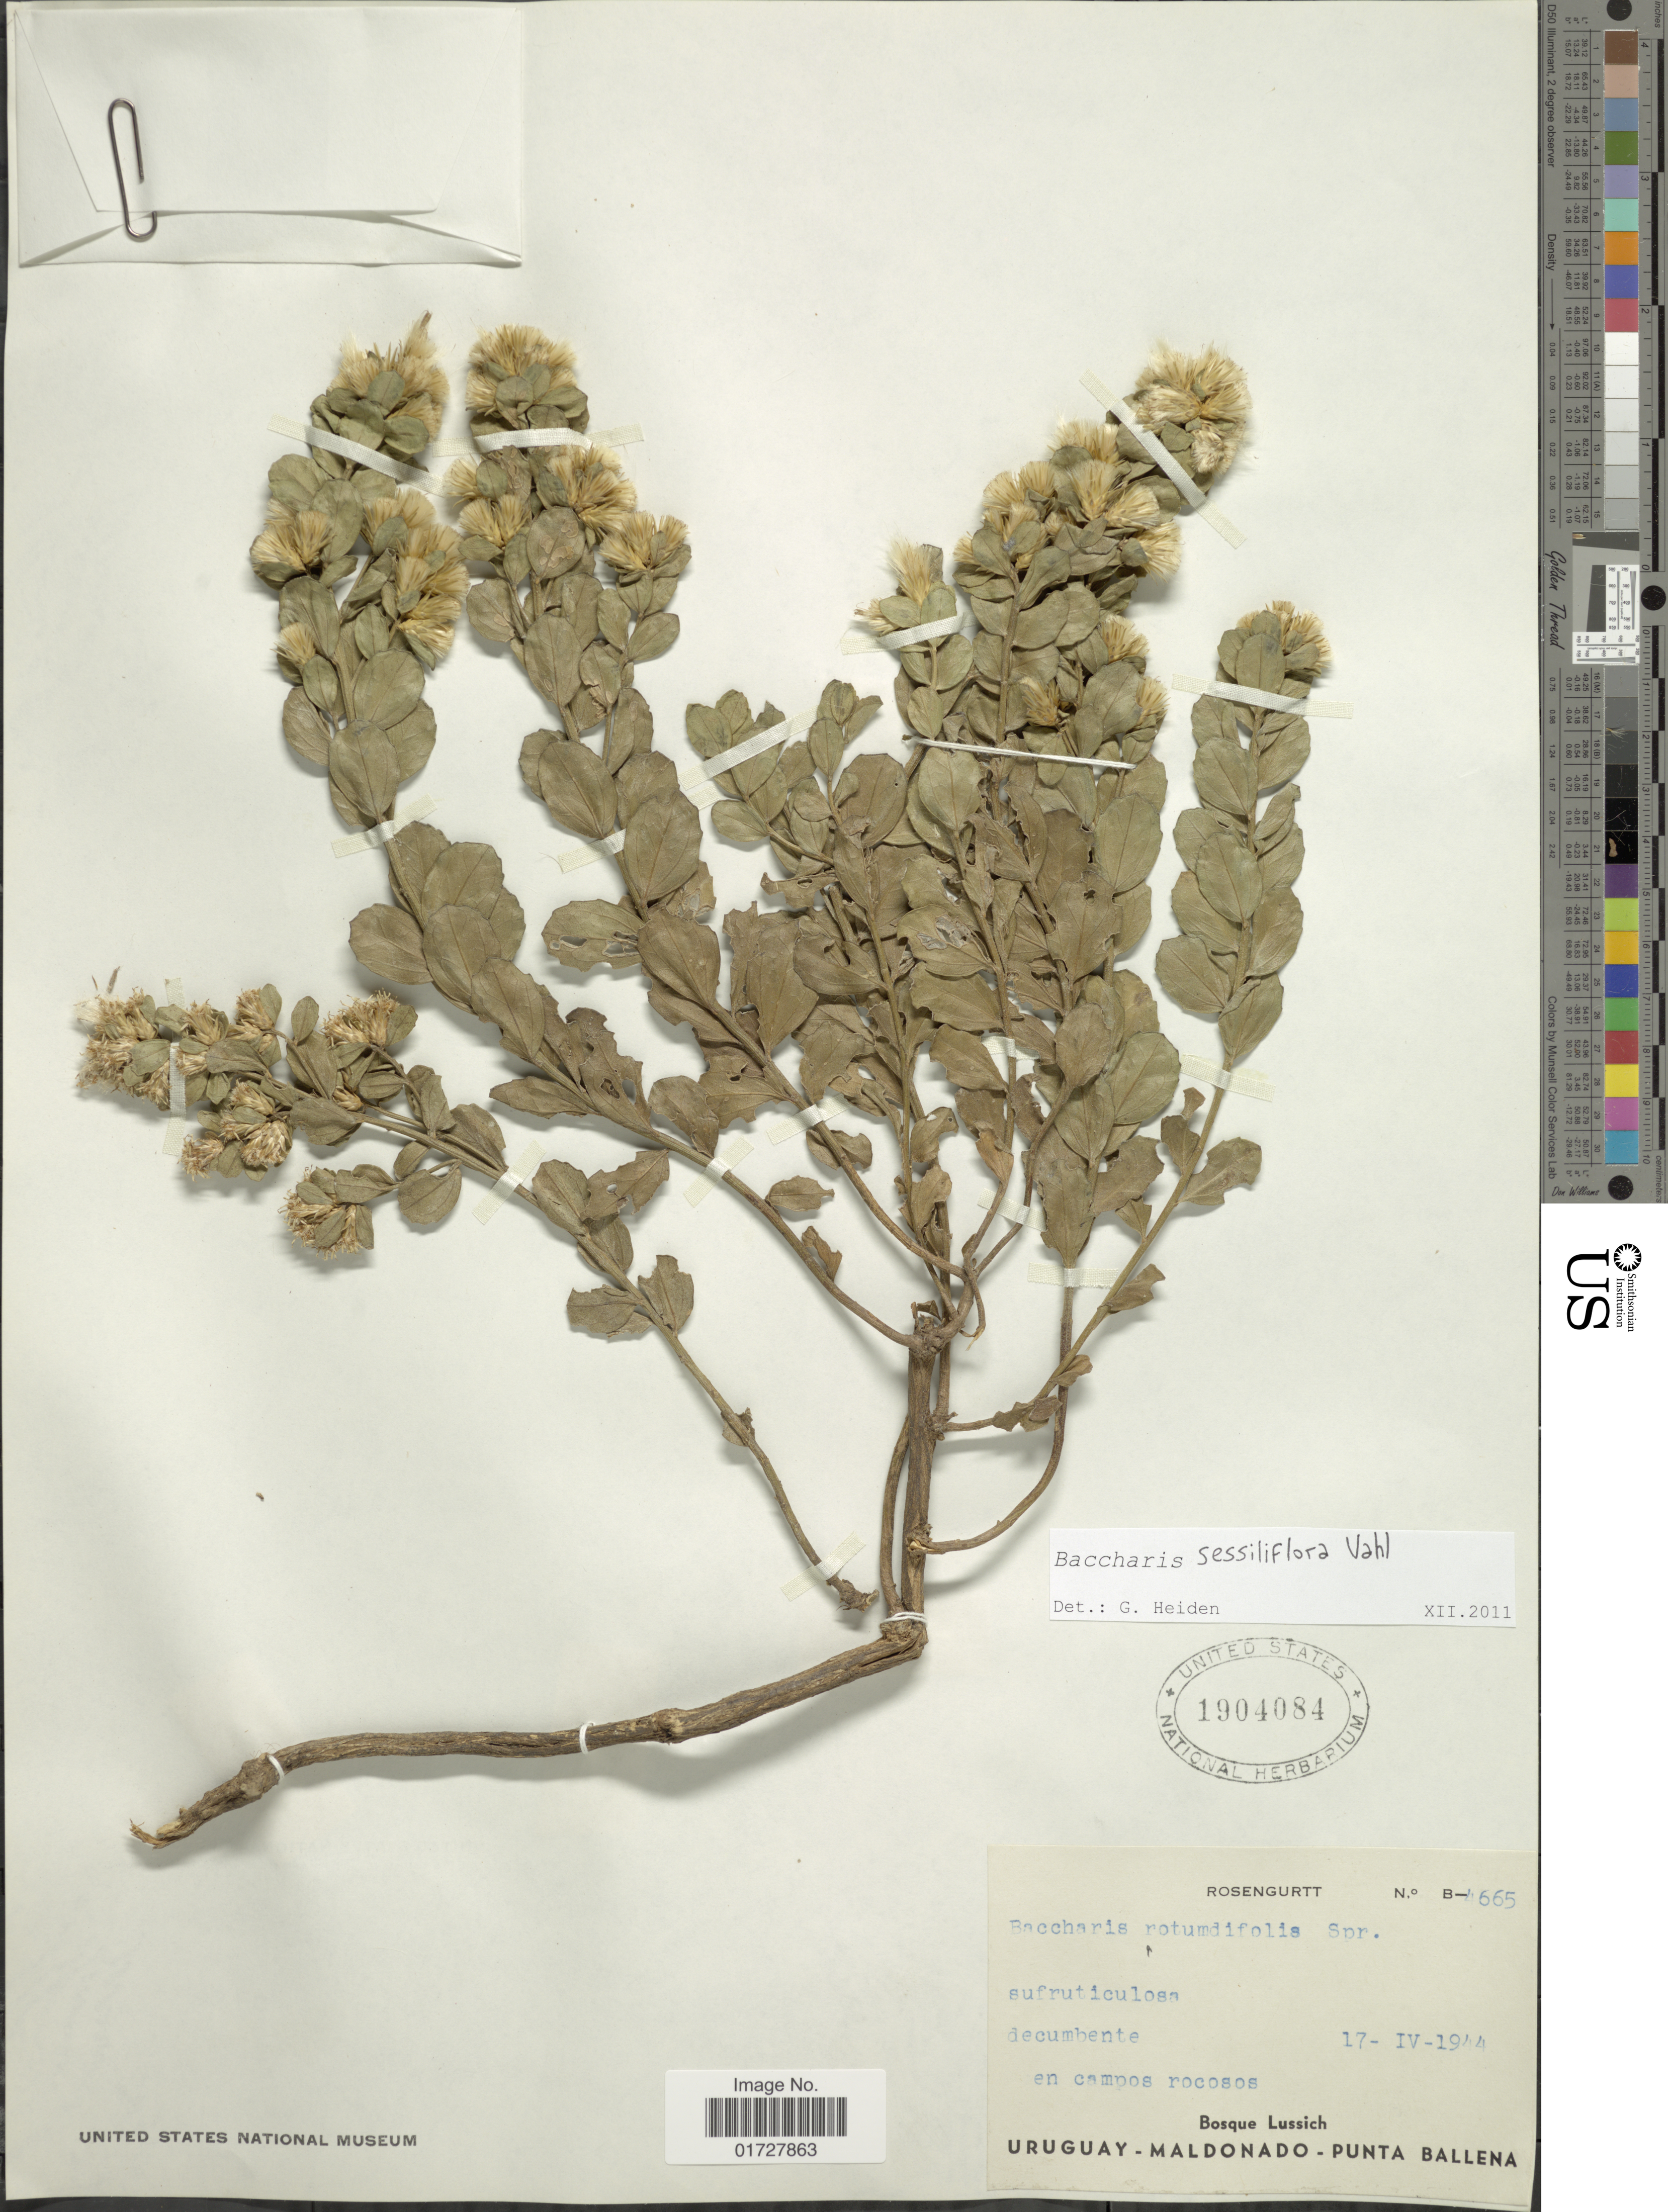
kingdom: Plantae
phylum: Tracheophyta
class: Magnoliopsida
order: Asterales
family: Asteraceae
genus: Baccharis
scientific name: Baccharis sessiliflora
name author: Vahl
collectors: Rosengurtt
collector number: B-4665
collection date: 1944-04-17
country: Uruguay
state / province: Maldonado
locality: Bosque Lussich, Punta Ballena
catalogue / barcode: US 1904084